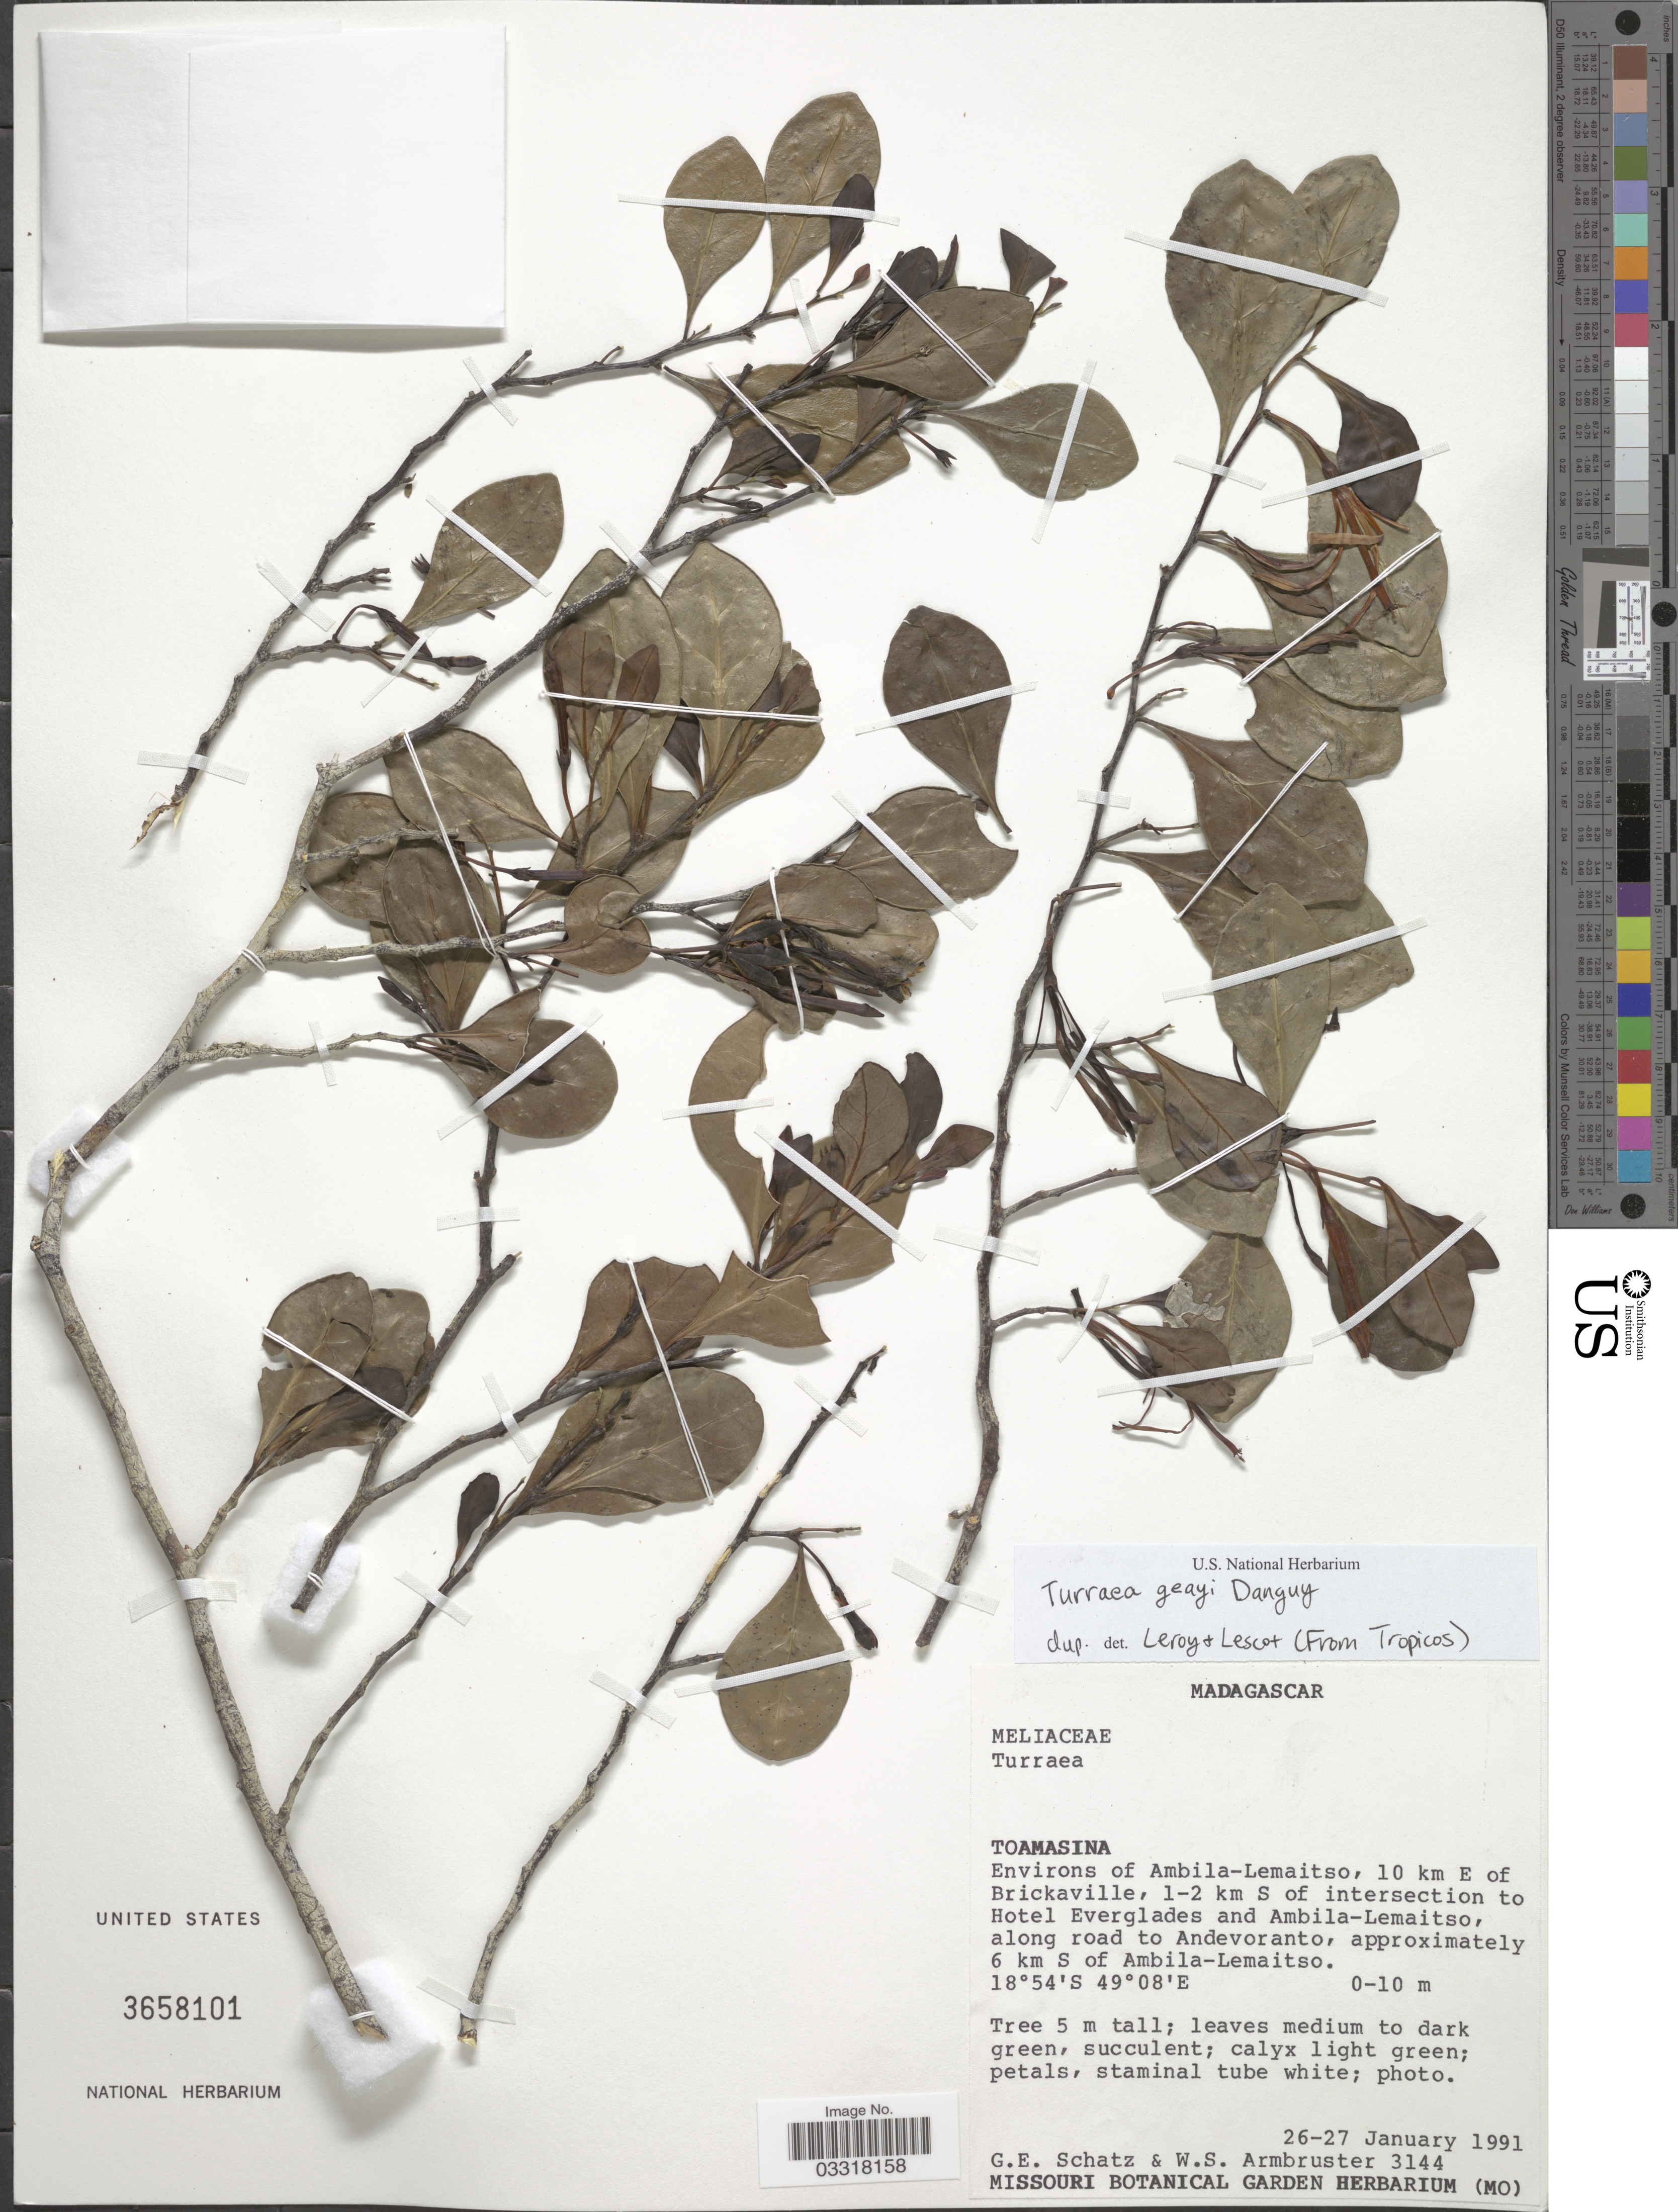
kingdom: Plantae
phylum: Tracheophyta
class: Magnoliopsida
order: Sapindales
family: Meliaceae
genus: Turraea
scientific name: Turraea geayi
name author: Danguy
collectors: G. Schatz & W. S. Armbruster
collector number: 3144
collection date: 1991-01-26/1991-01-27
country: Madagascar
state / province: Atsinanana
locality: Environs of Ambila-Lemaitso, 10 km E of Brickaville, 1-2 km S of intersection to Hotel Everglades and Ambila-Lemaitso, along road to Andevoranto, approximately 6 km S of Ambila-Lemaitso.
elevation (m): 0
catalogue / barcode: US 3658101